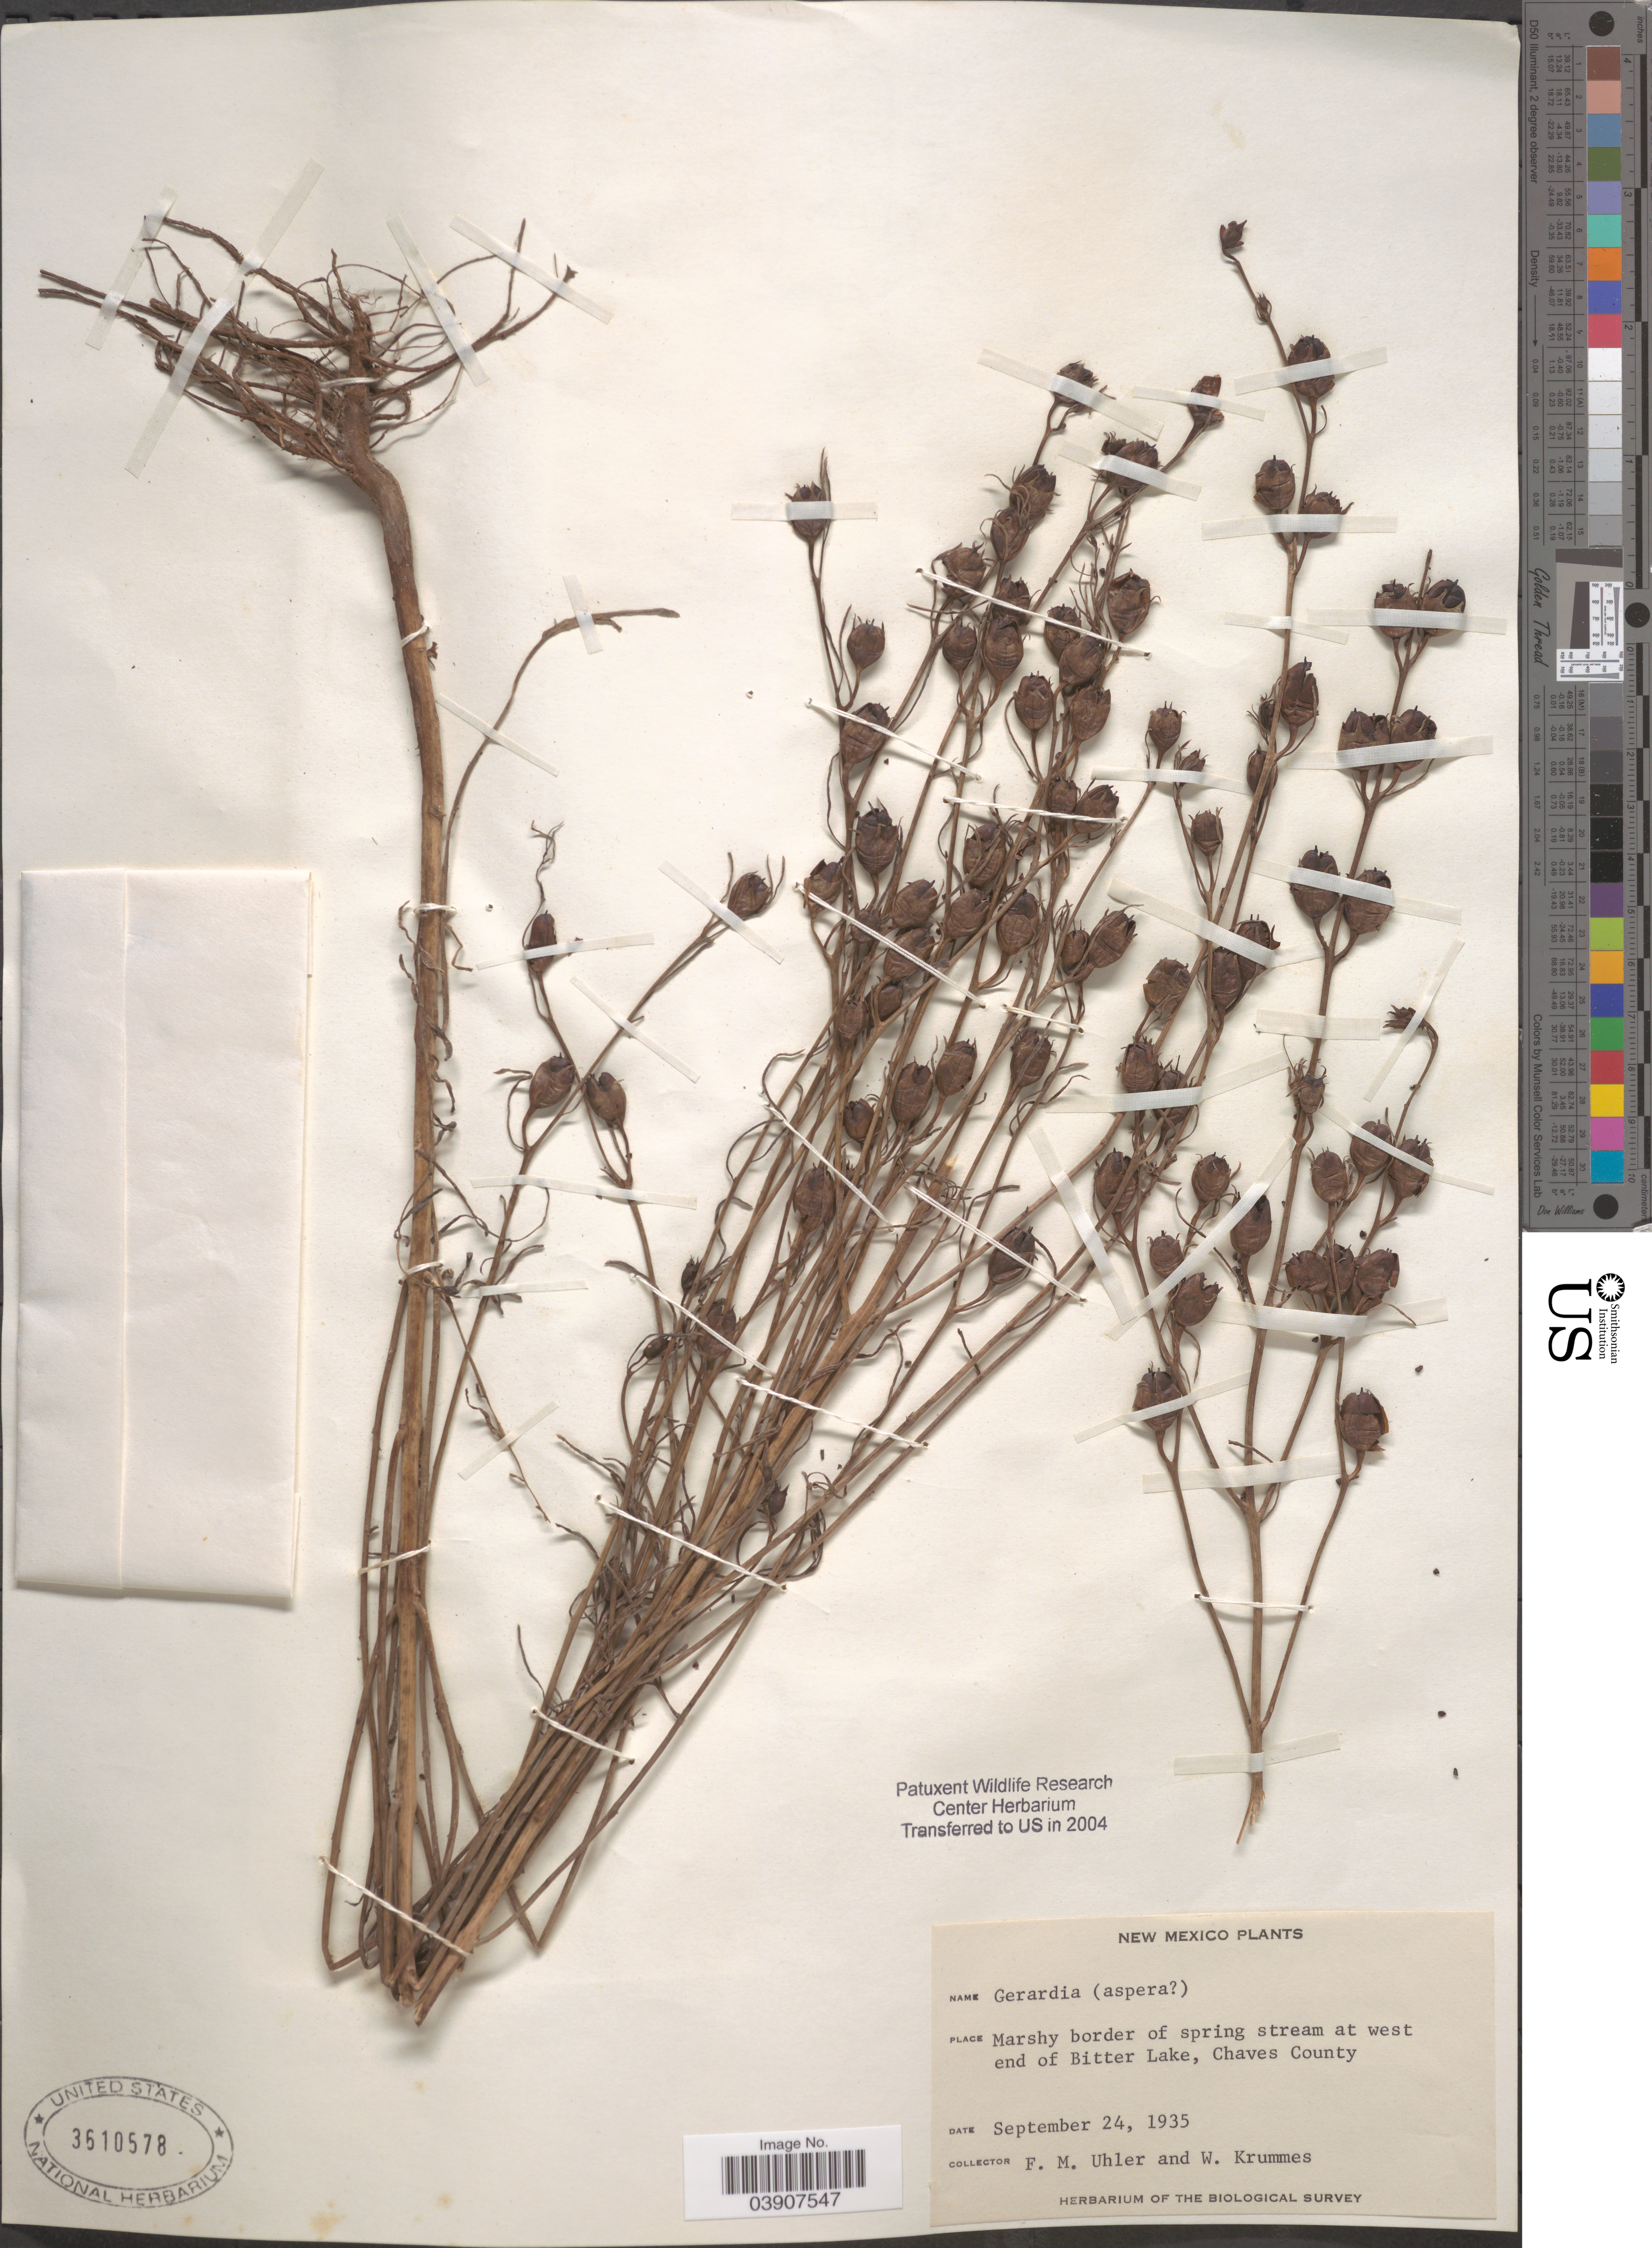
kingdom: Plantae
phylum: Tracheophyta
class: Magnoliopsida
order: Lamiales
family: Orobanchaceae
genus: Agalinis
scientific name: Agalinis aspera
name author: (Douglas ex Benth.) Britton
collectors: F. M. Uhler & W. Krummes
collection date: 1935-09-24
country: United States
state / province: New Mexico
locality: Marshy border of spring stream at west end of Bitter Lake, Chaves County.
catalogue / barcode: US 3610578